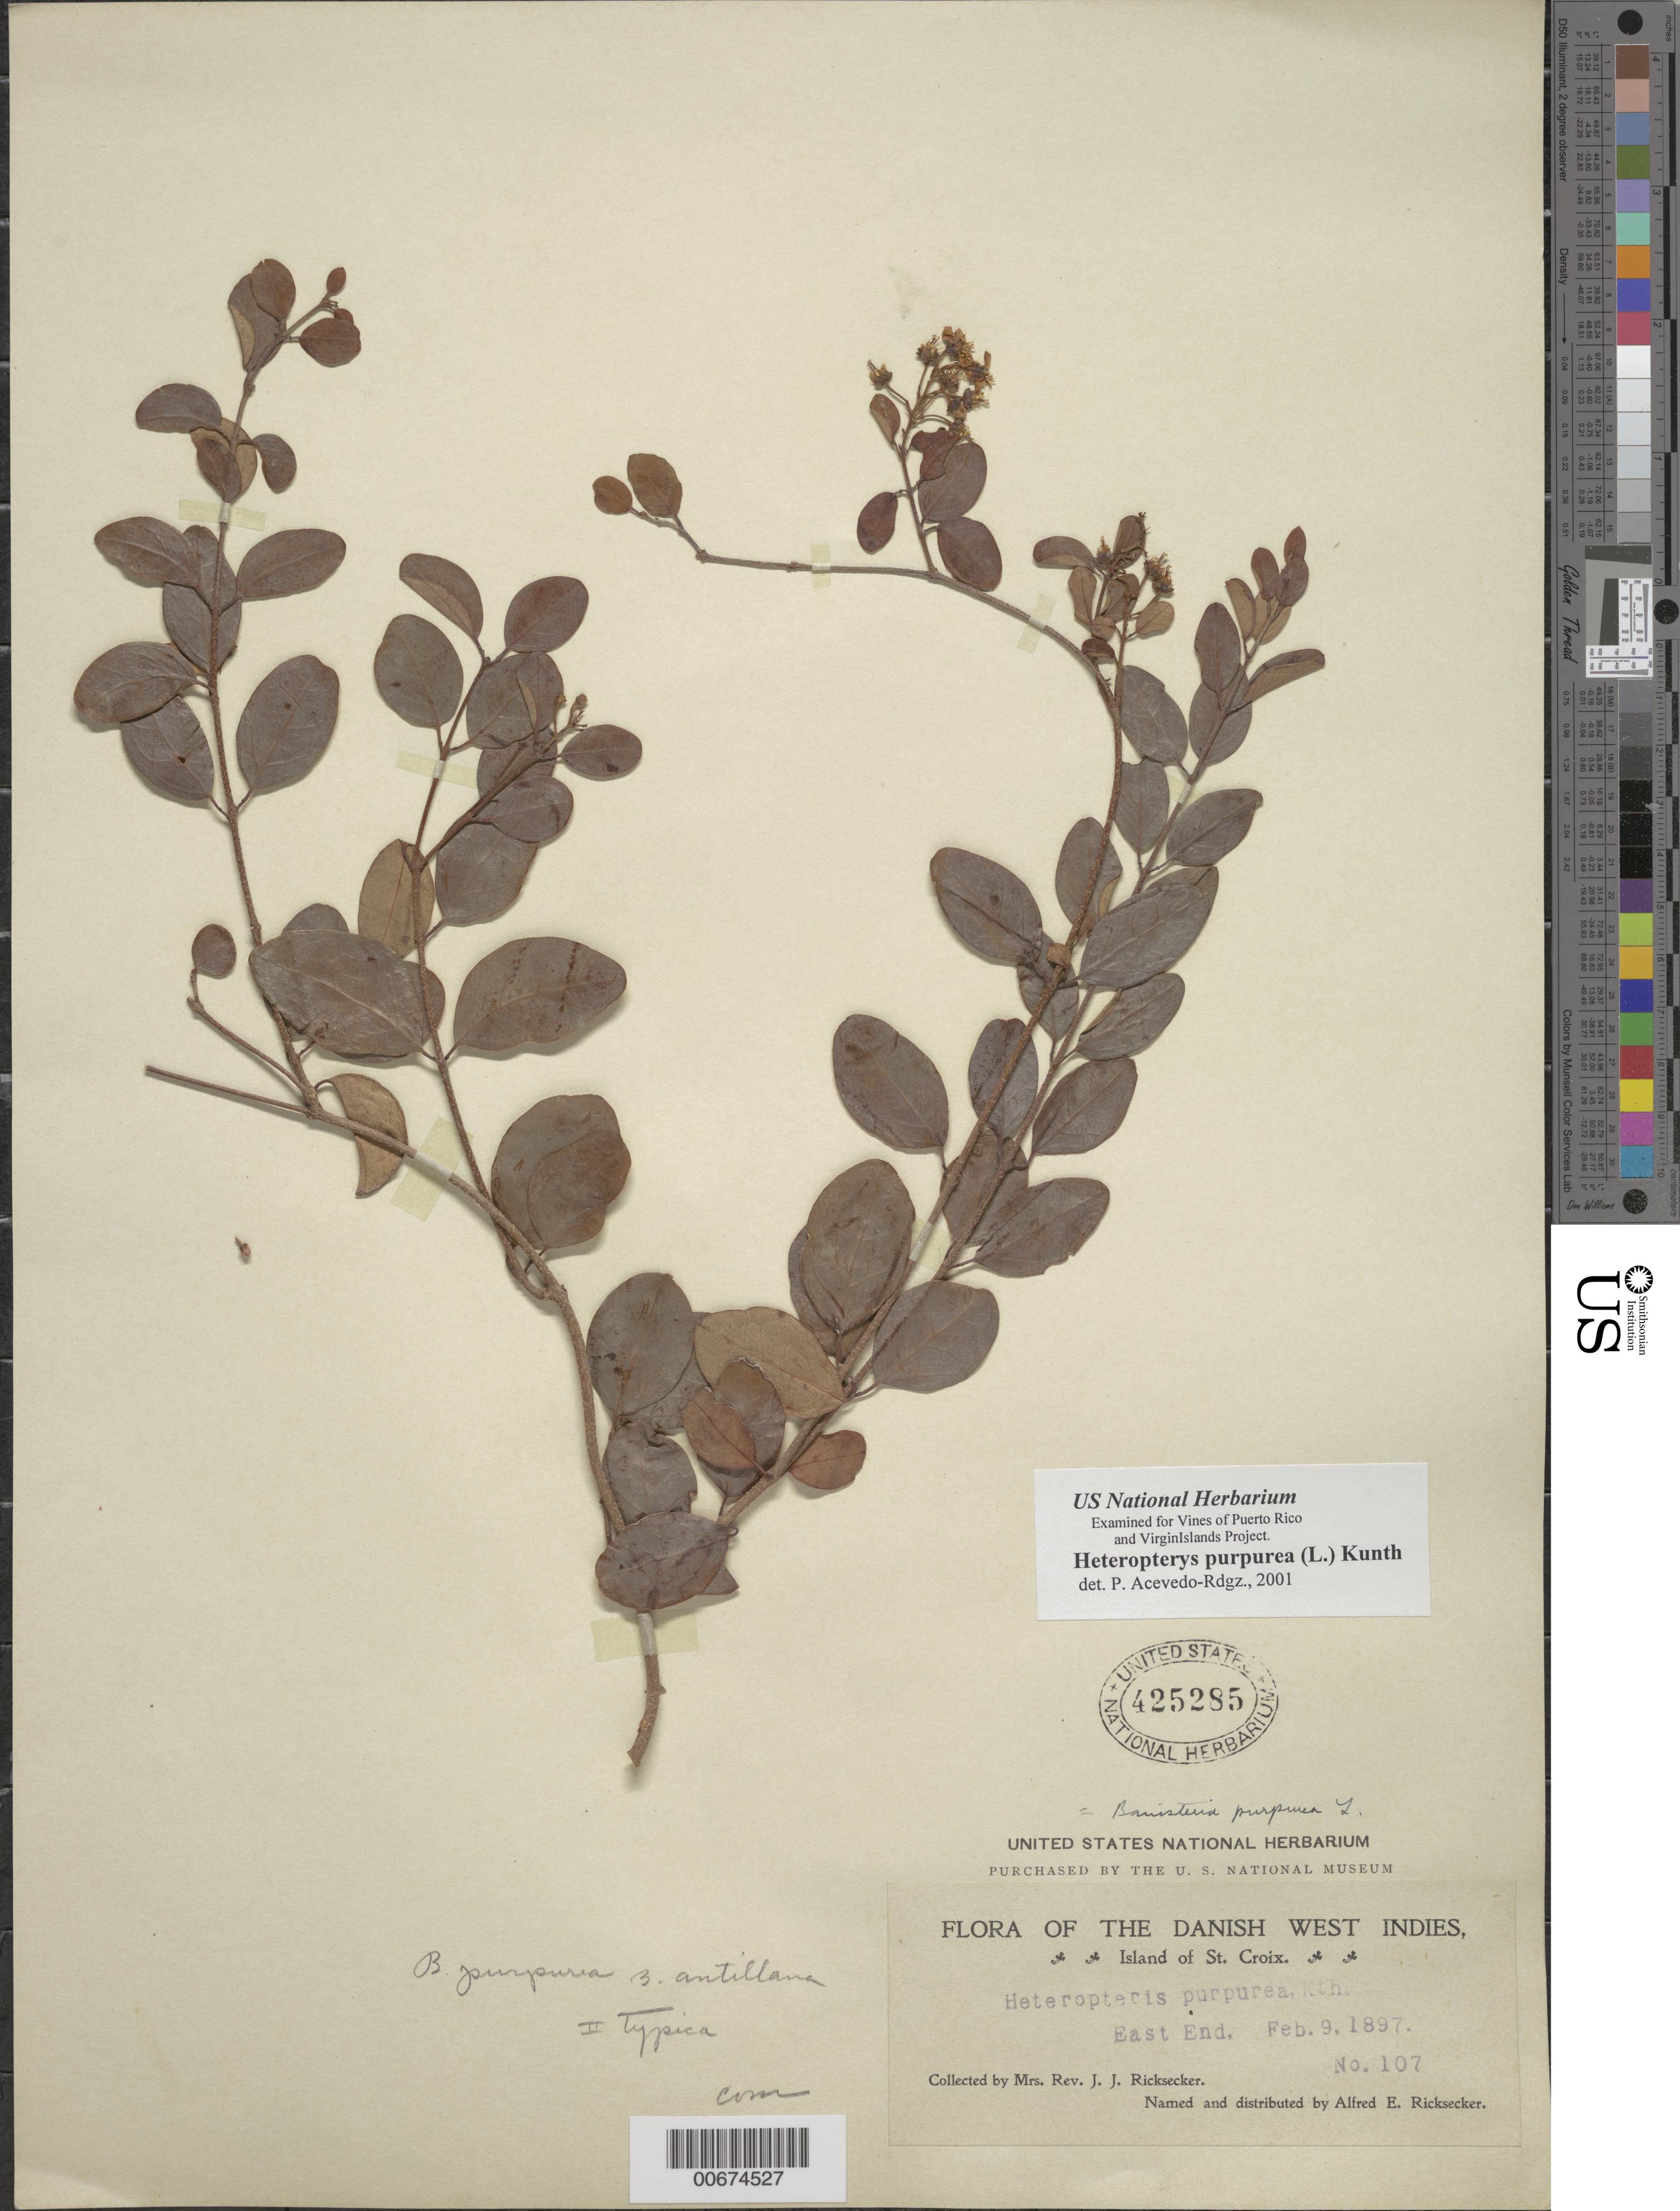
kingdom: Plantae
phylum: Tracheophyta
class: Magnoliopsida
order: Malpighiales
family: Malpighiaceae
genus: Heteropterys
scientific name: Heteropterys purpurea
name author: (L.) Kunth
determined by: Acevedo-Rodríguez, P., (BOT), Smithsonian Institution - National Museum of Natural History (UNITED STATES)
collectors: Mrs. J. J. Ricksecker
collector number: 107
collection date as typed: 09 Feb 1897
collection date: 1897-02-09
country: U.S. Virgin Islands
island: St. Croix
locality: East End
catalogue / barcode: US 425285